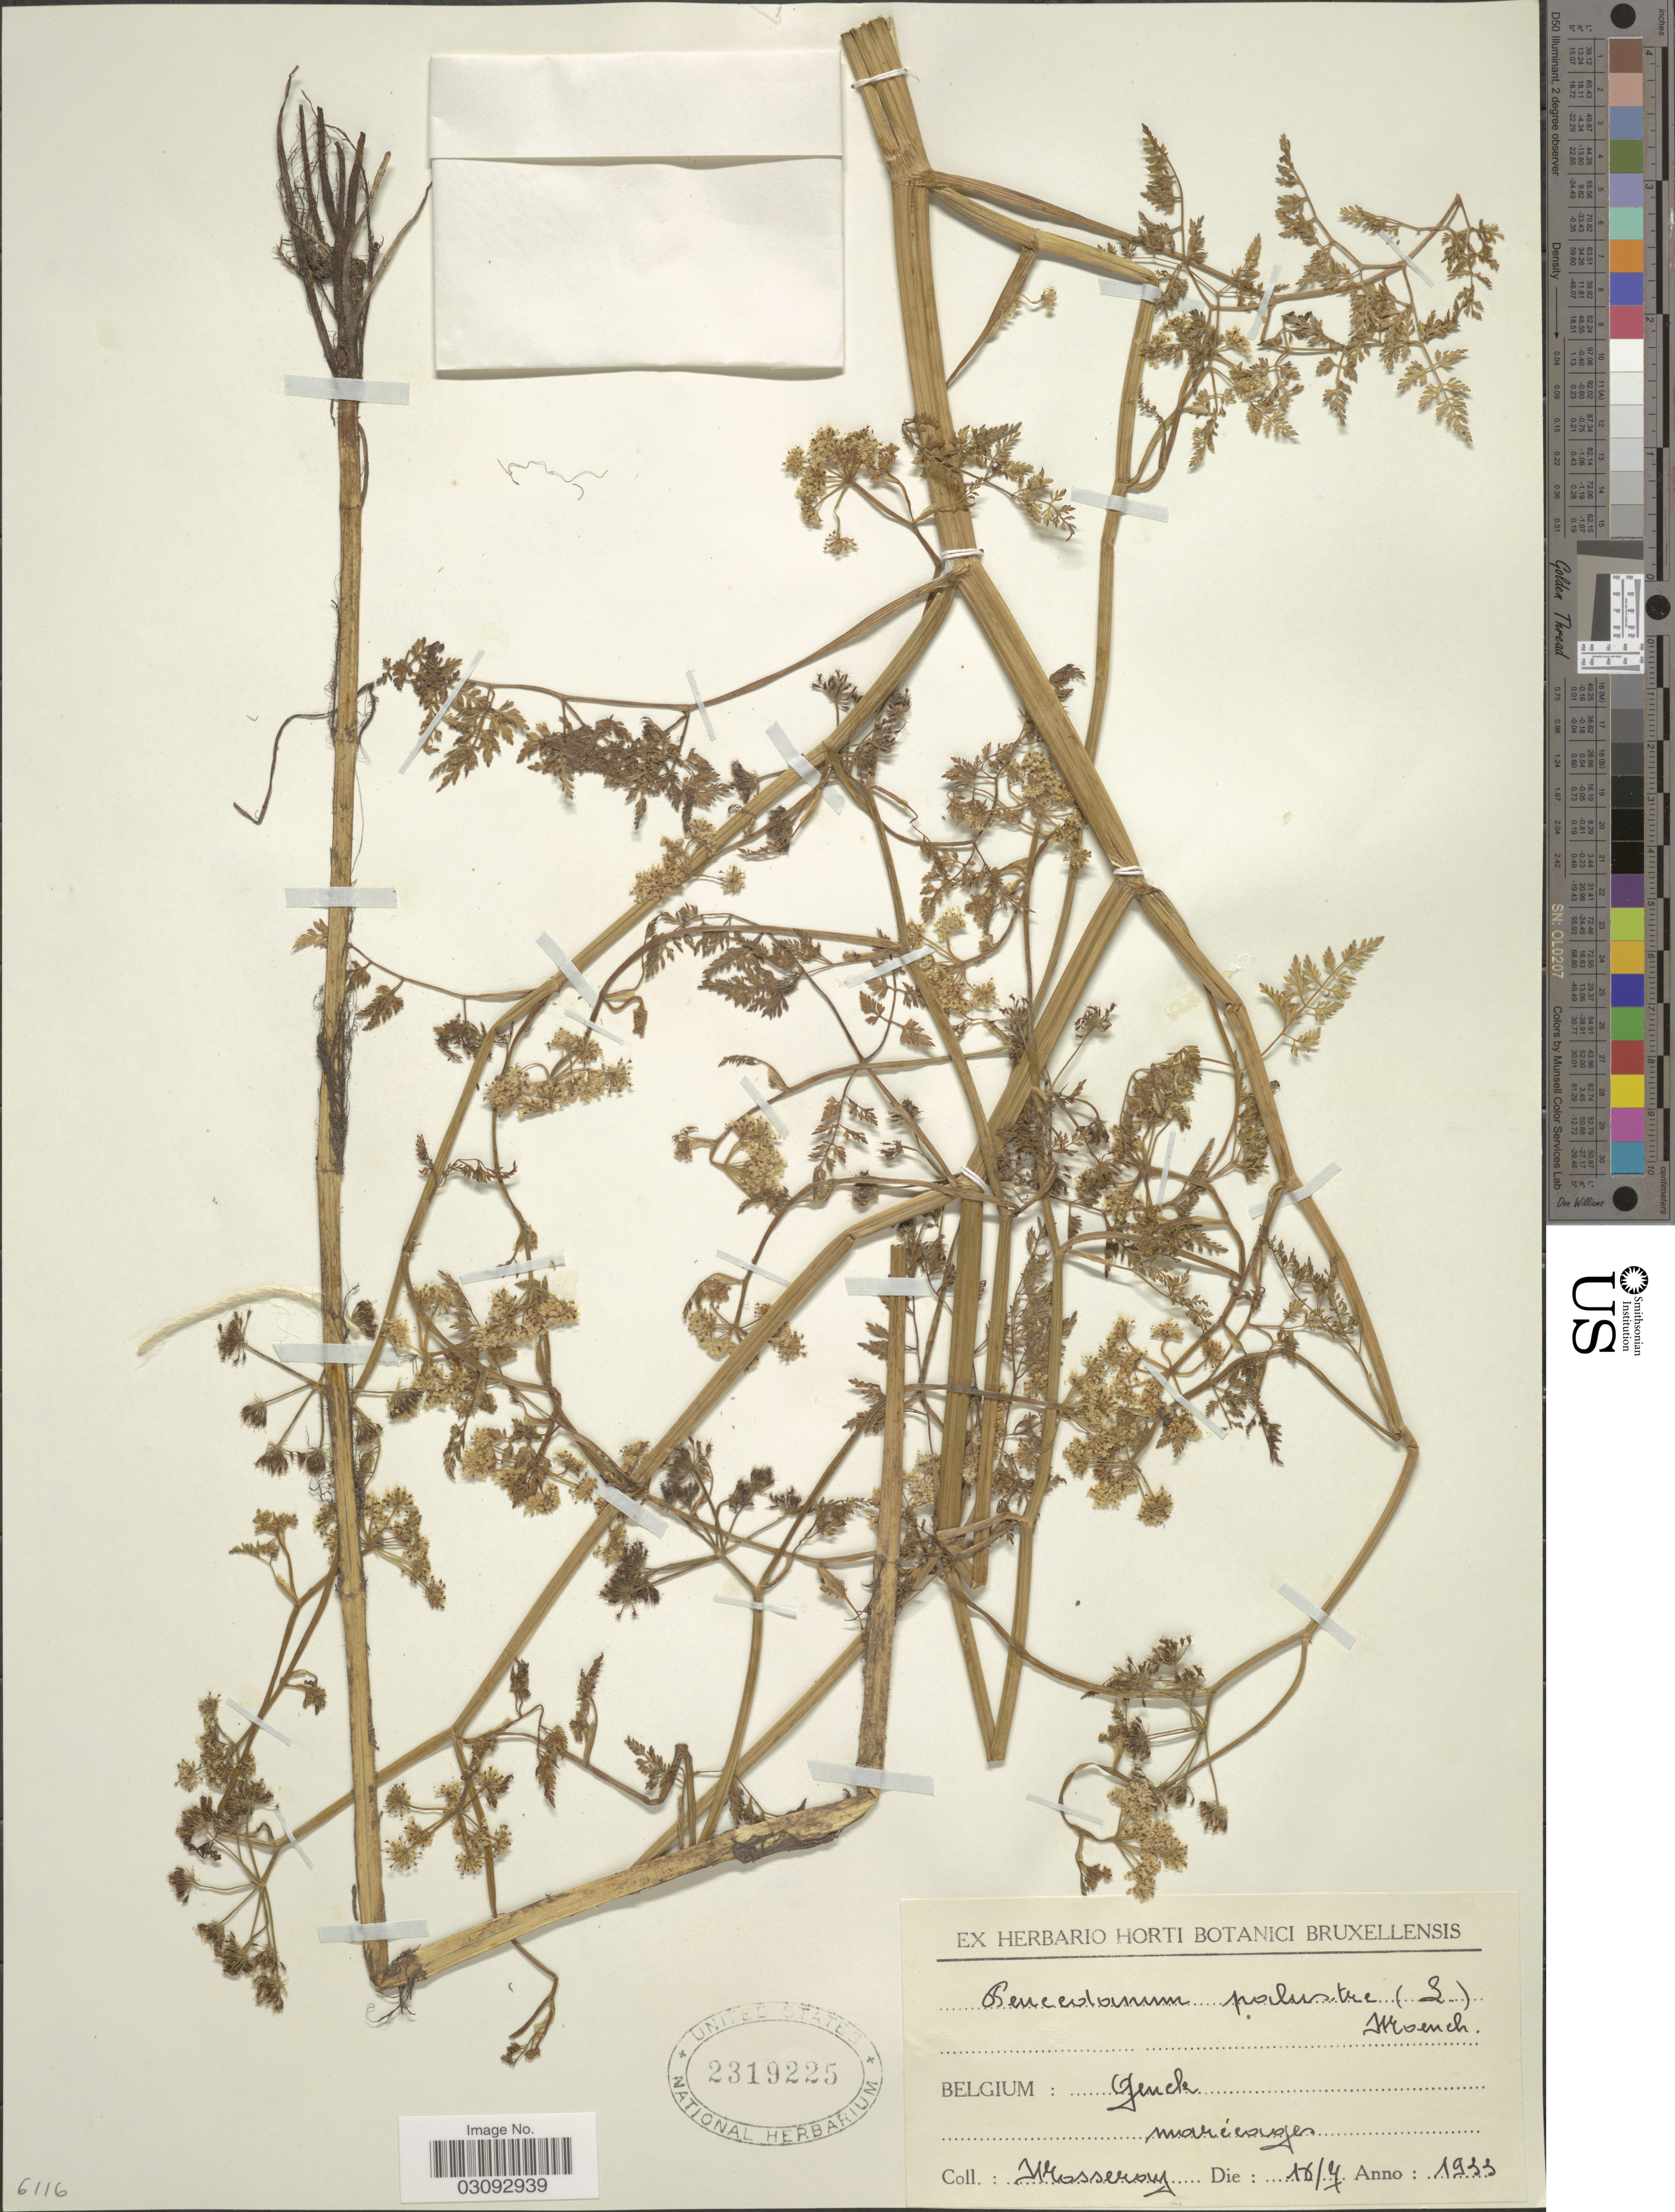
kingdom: Plantae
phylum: Tracheophyta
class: Magnoliopsida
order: Apiales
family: Apiaceae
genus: Peucedanum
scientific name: Peucedanum palustre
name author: (L.) Moench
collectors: Mosseray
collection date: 1933-07-18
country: Belgium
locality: Belgium: Genck.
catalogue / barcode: US 2319225